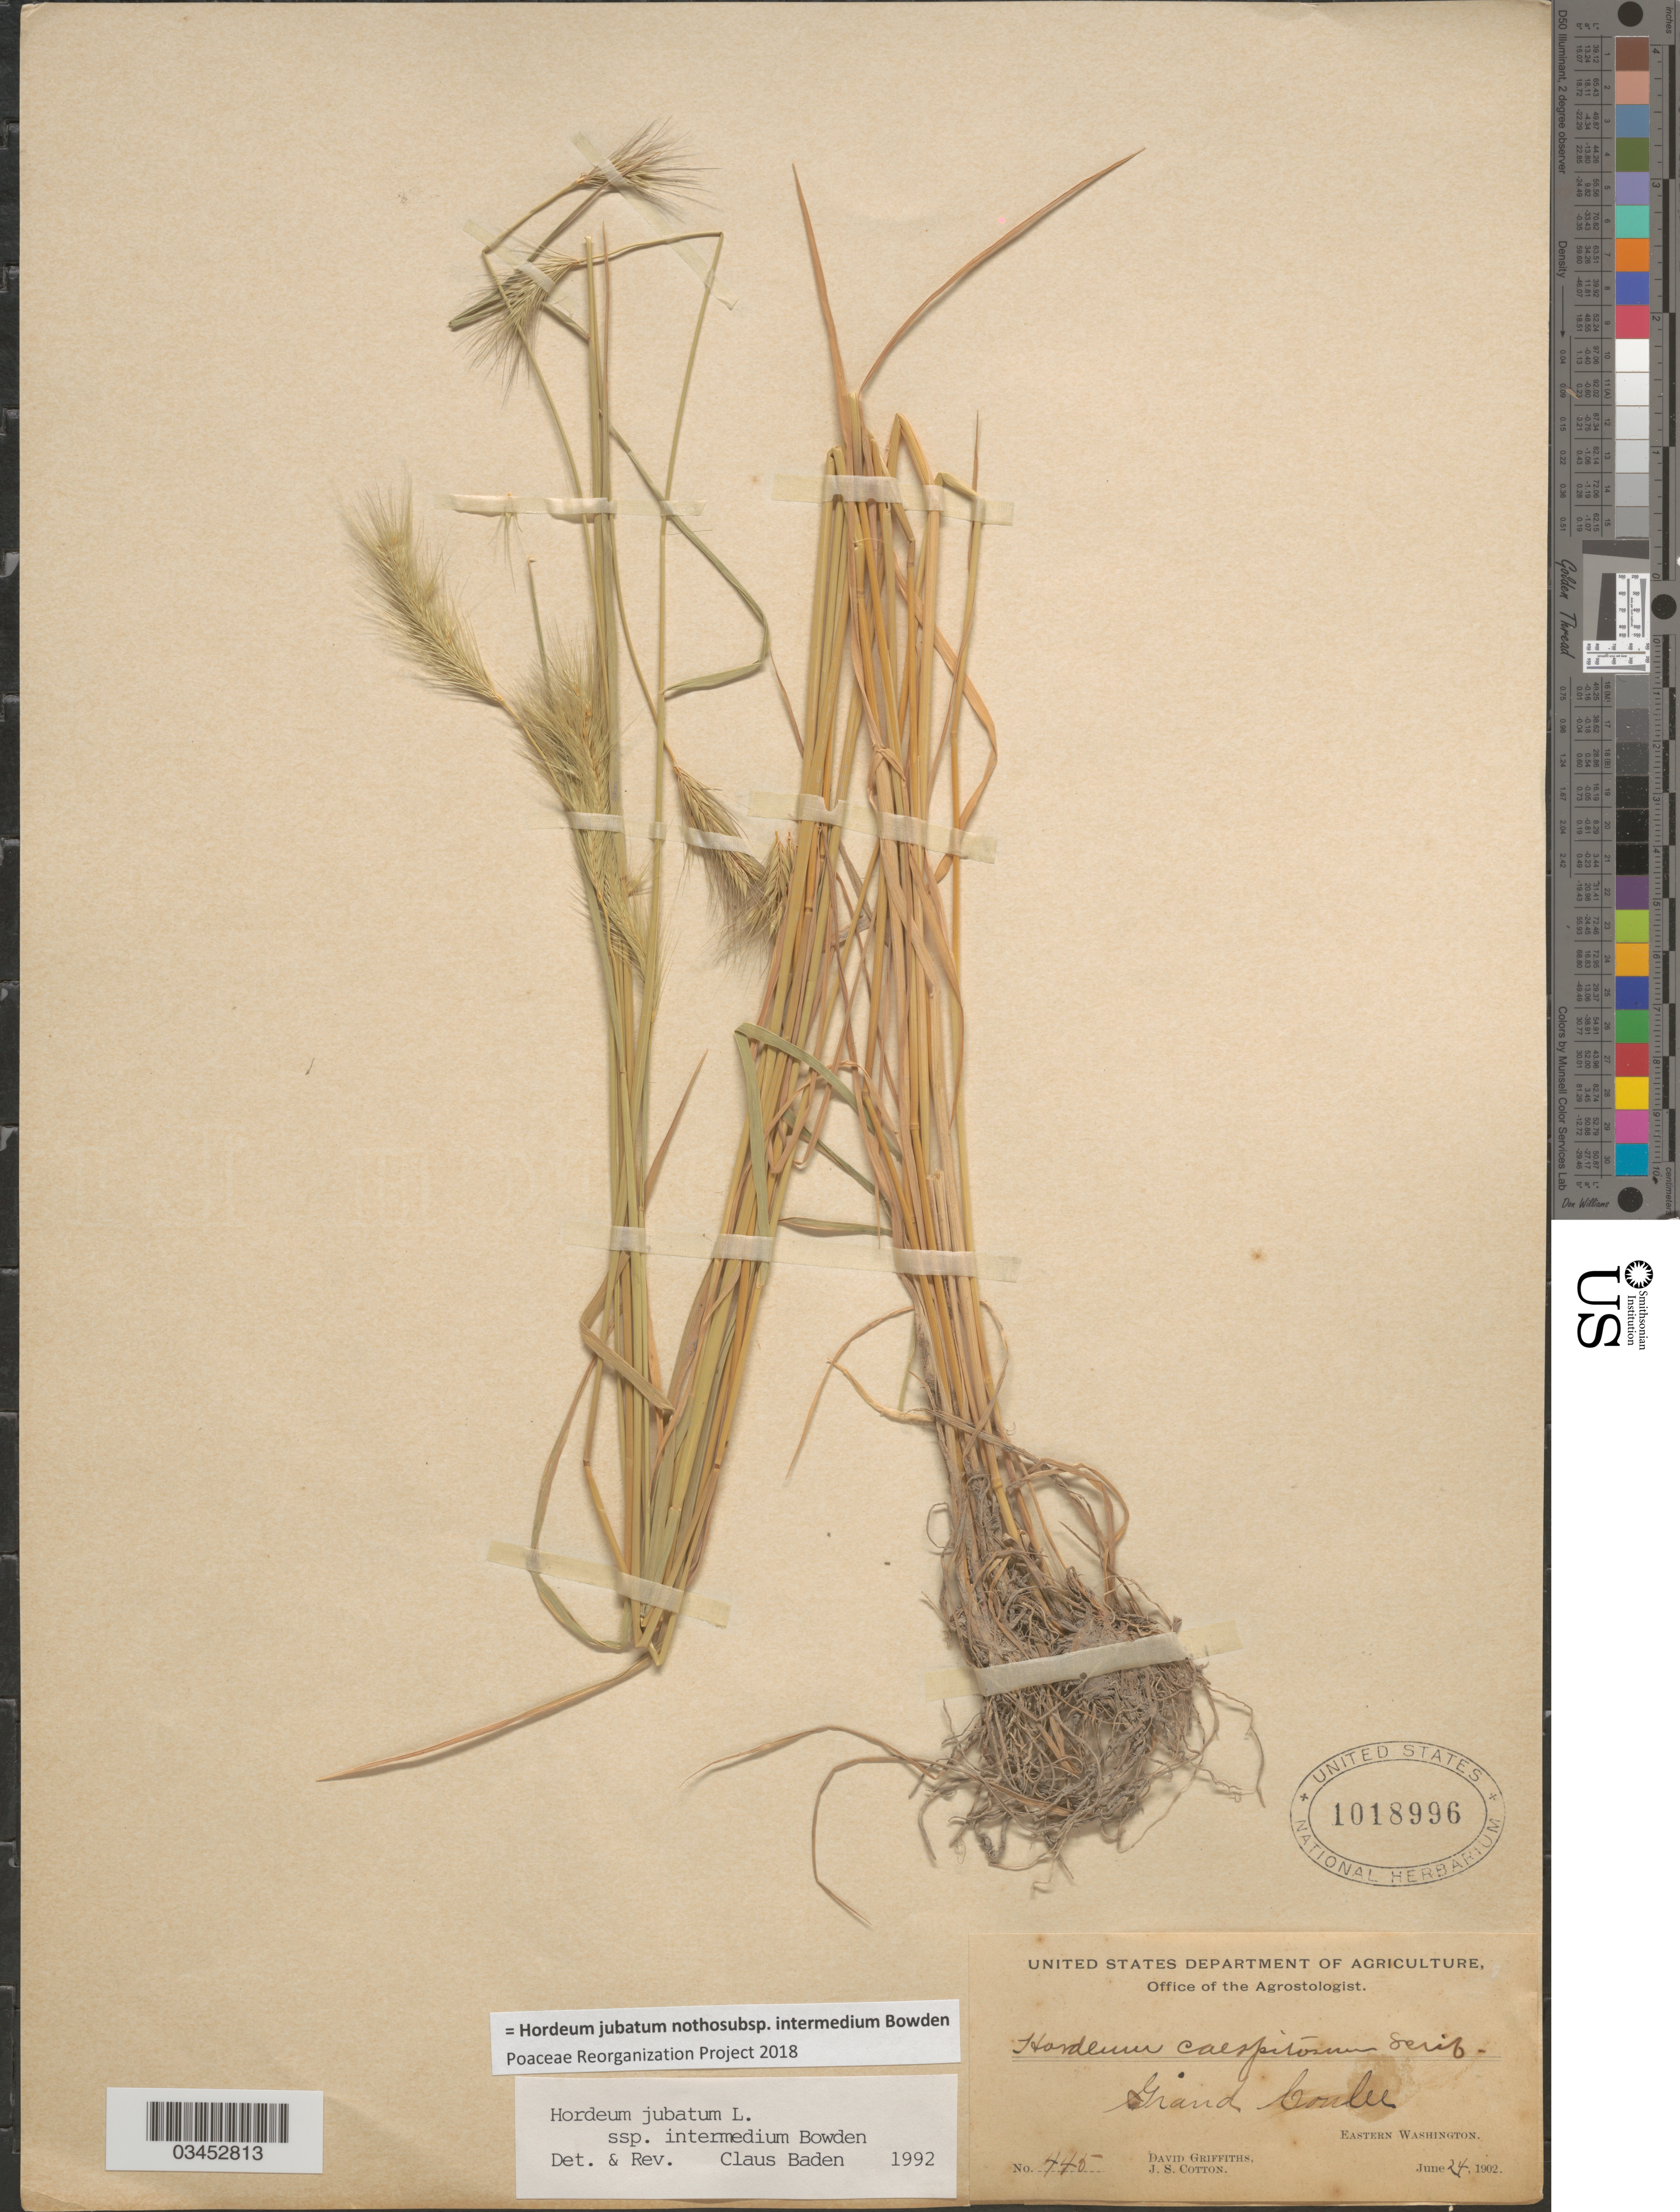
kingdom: Plantae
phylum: Tracheophyta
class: Liliopsida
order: Poales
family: Poaceae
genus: Hordeum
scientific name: Hordeum jubatum nothosubsp. intermedium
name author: Bowden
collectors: D. Griffiths & J. S. Cotton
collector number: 445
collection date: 1902-06-24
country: United States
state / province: Washington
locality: Grand Coulee. Eastern Washington.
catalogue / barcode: US 1018996